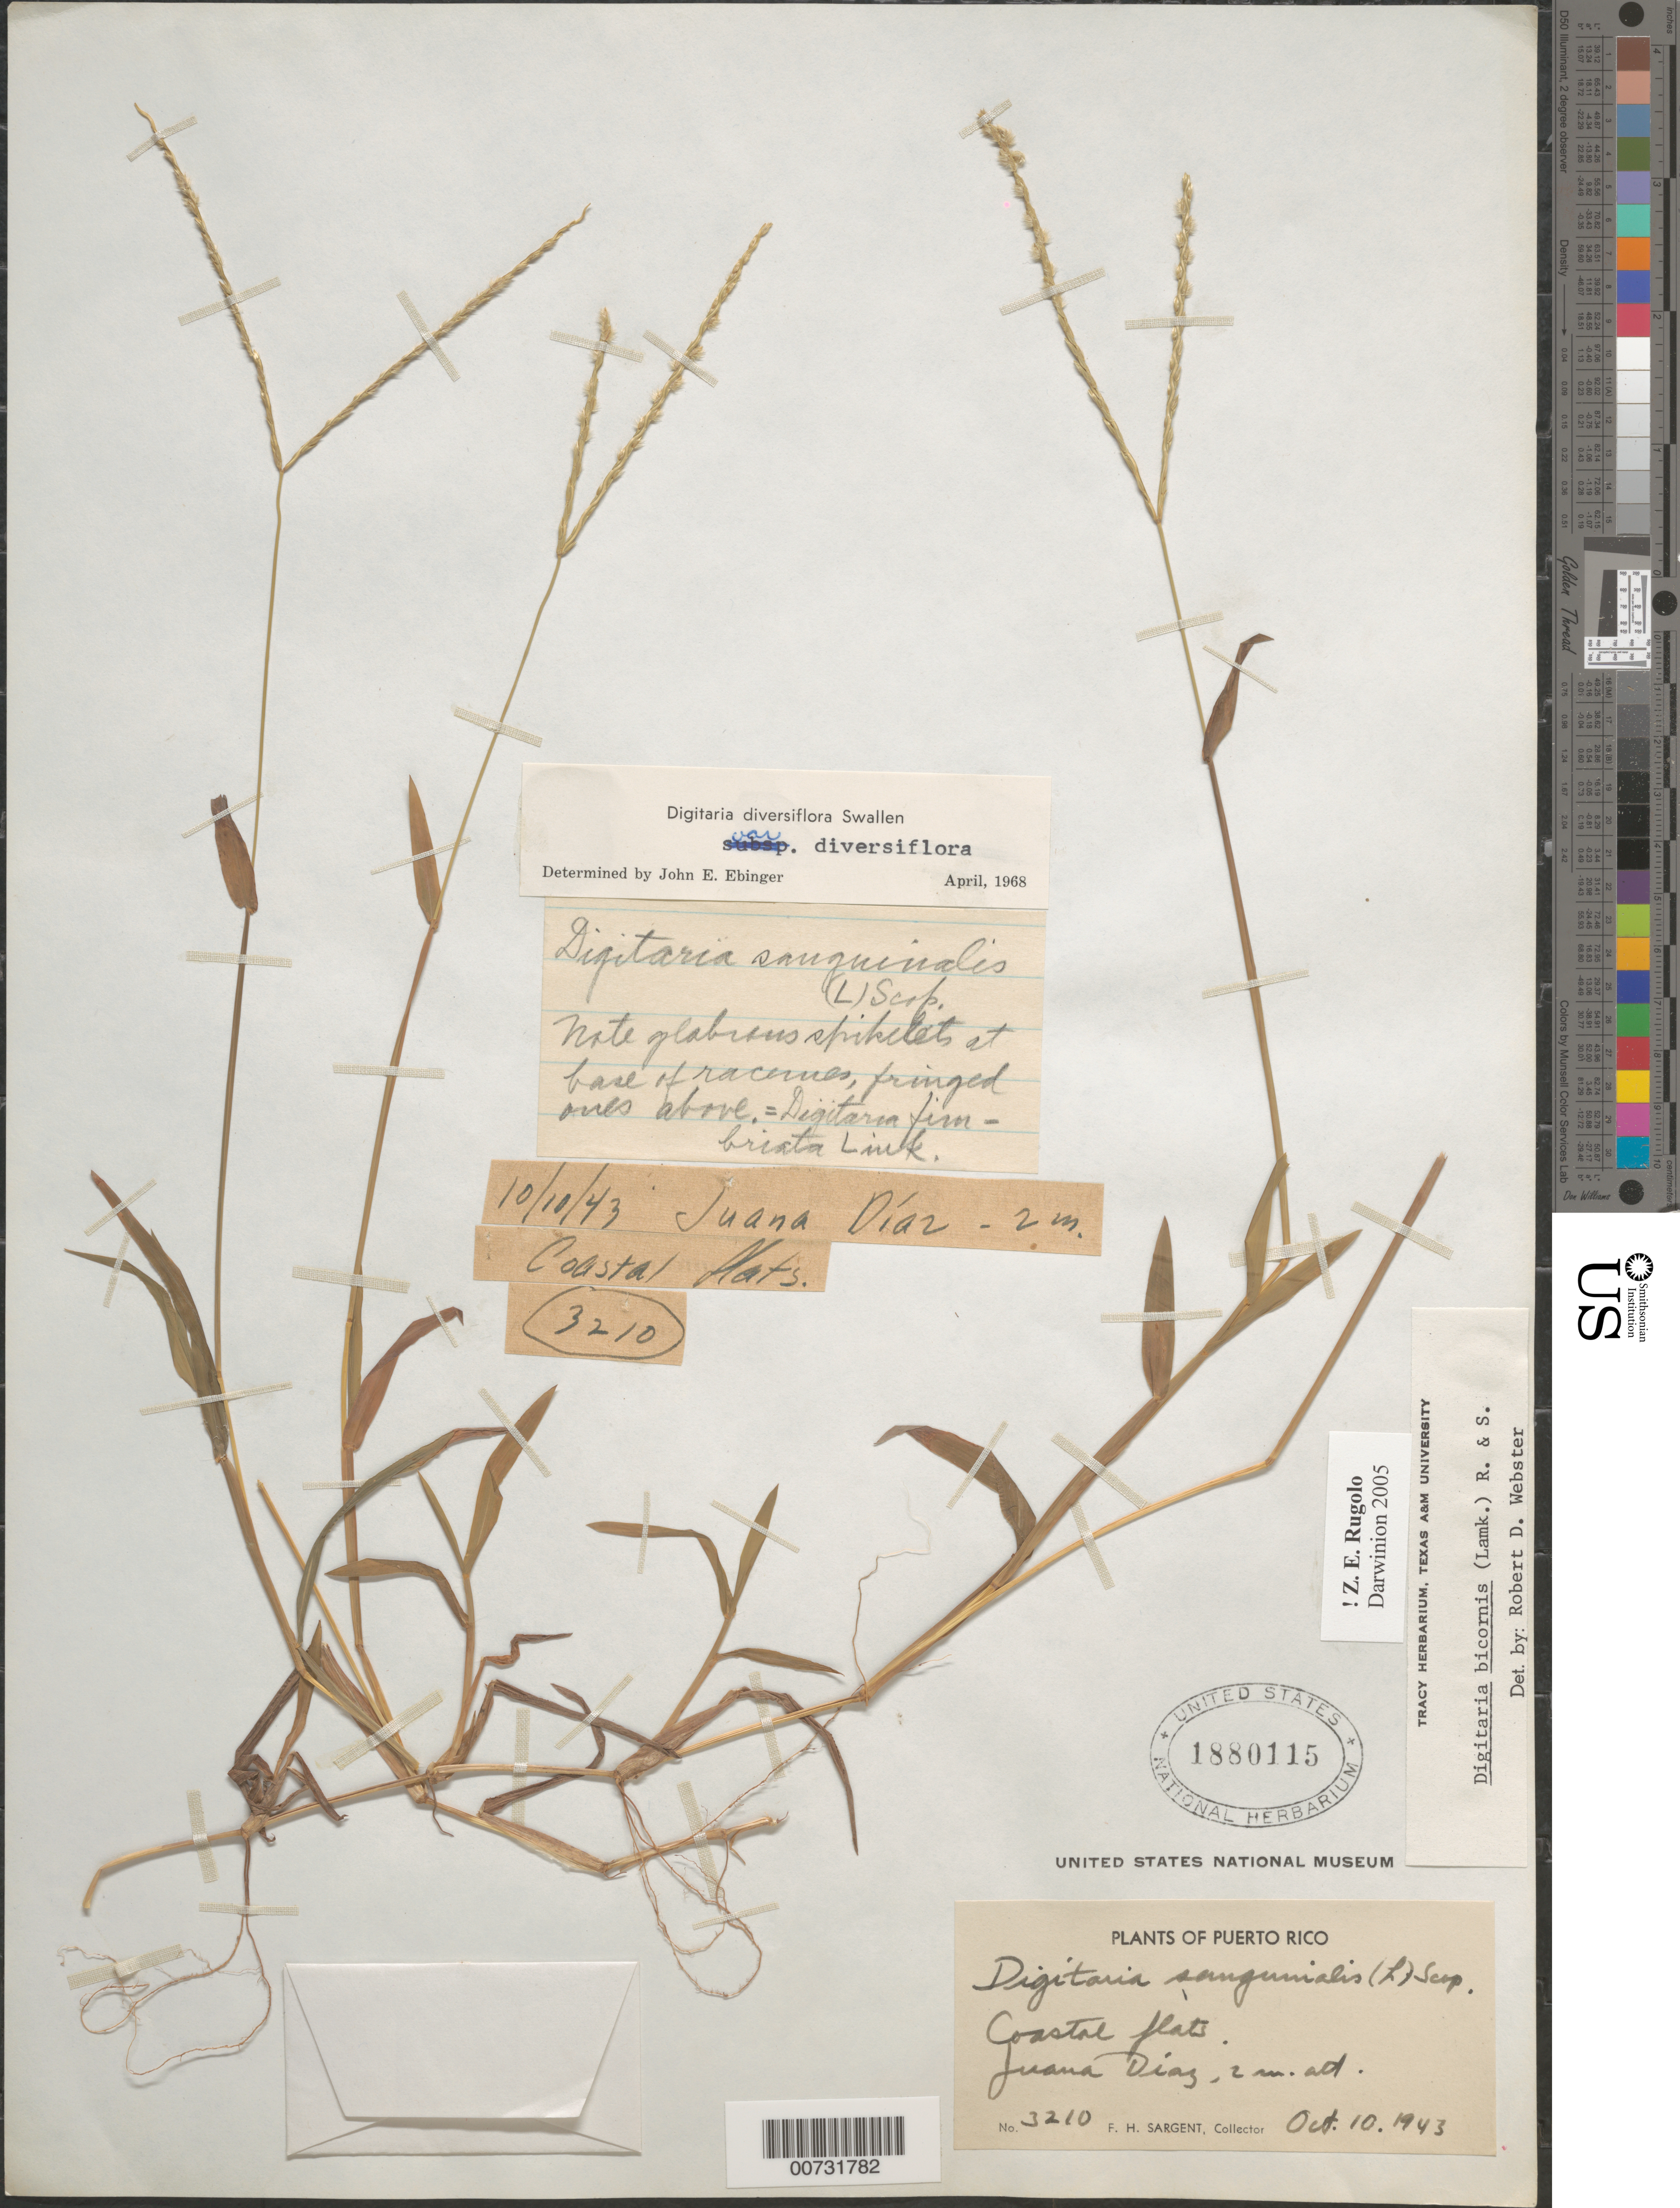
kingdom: Plantae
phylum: Tracheophyta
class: Liliopsida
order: Poales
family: Poaceae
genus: Digitaria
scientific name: Digitaria bicornis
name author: (Lam.) Roem. & Schult.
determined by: Webster, Robert D.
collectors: F. H. Sargent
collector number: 3210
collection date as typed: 10 Oct 1943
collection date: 1943-10-10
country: Puerto Rico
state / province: Juana Díaz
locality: Juana Diaz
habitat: Coastal flats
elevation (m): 2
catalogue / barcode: US 1880115